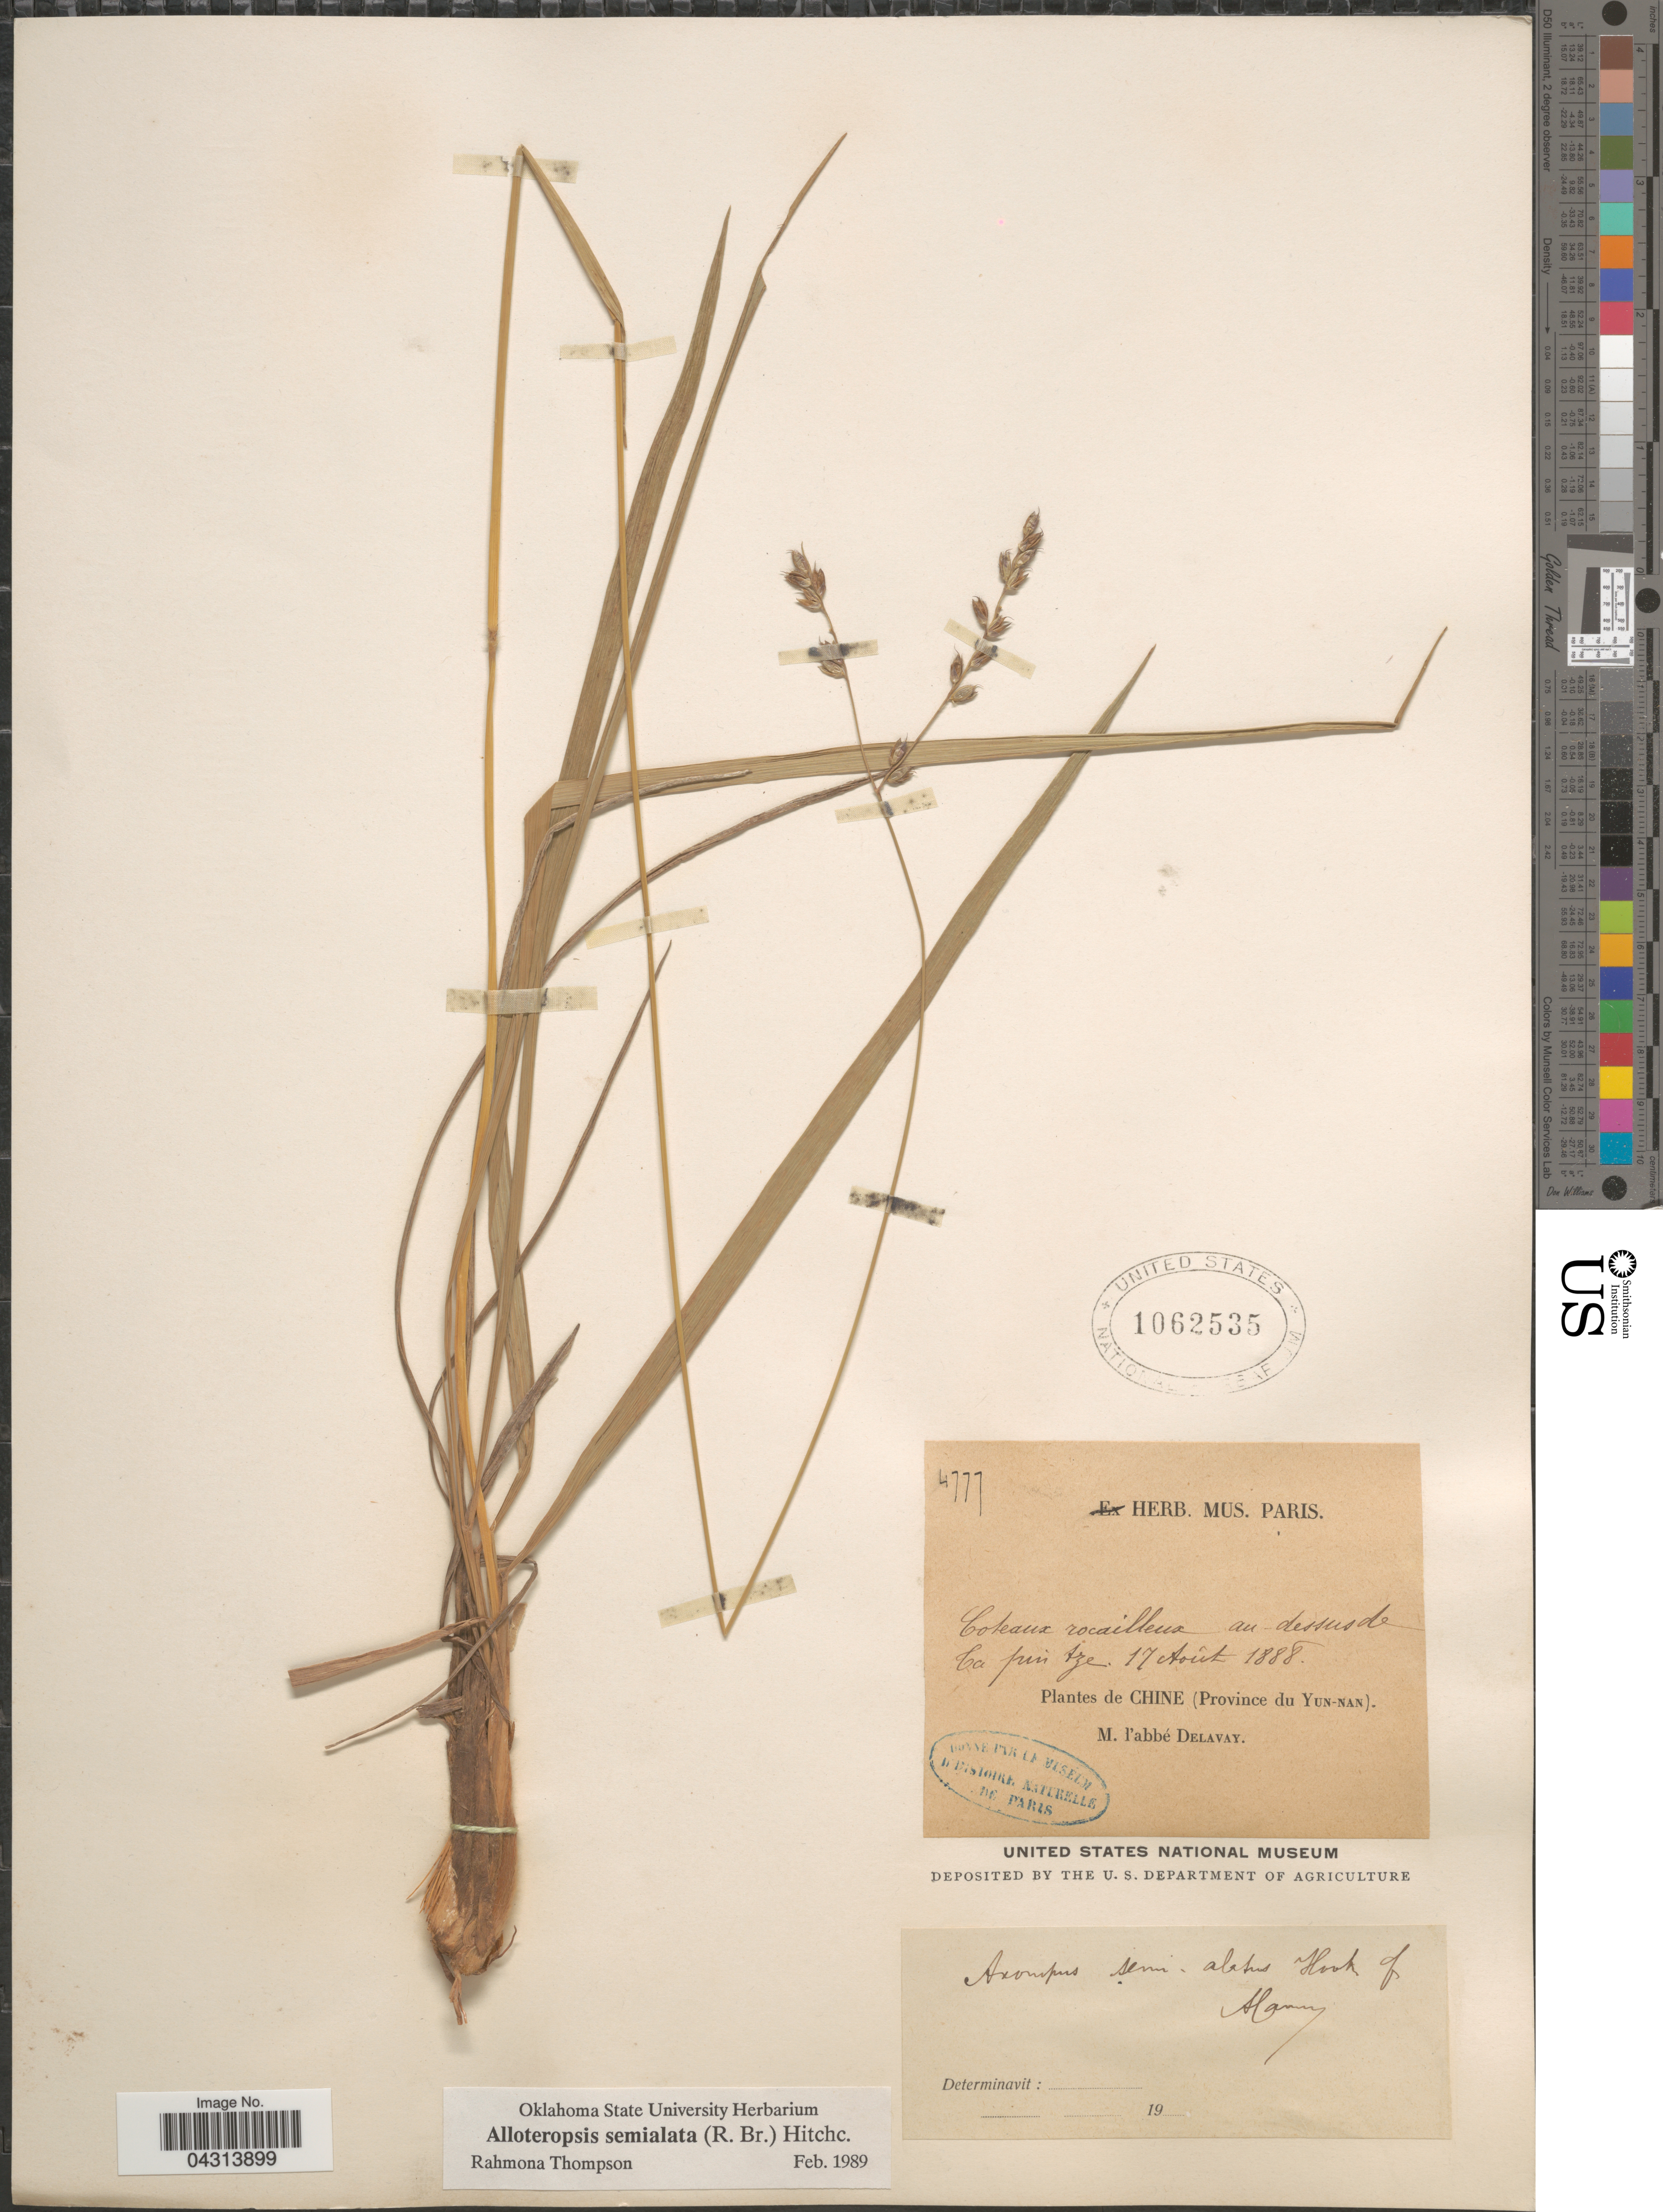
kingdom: Plantae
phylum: Tracheophyta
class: Liliopsida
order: Poales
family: Poaceae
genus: Alloteropsis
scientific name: Alloteropsis semialata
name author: (R. Br.) Hitchc.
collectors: P. Delavay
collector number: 4777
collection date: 1888-08-17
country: China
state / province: Yunnan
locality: Coteaux rocailleux au dessusde Ca pin Tze.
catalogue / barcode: US 1062535